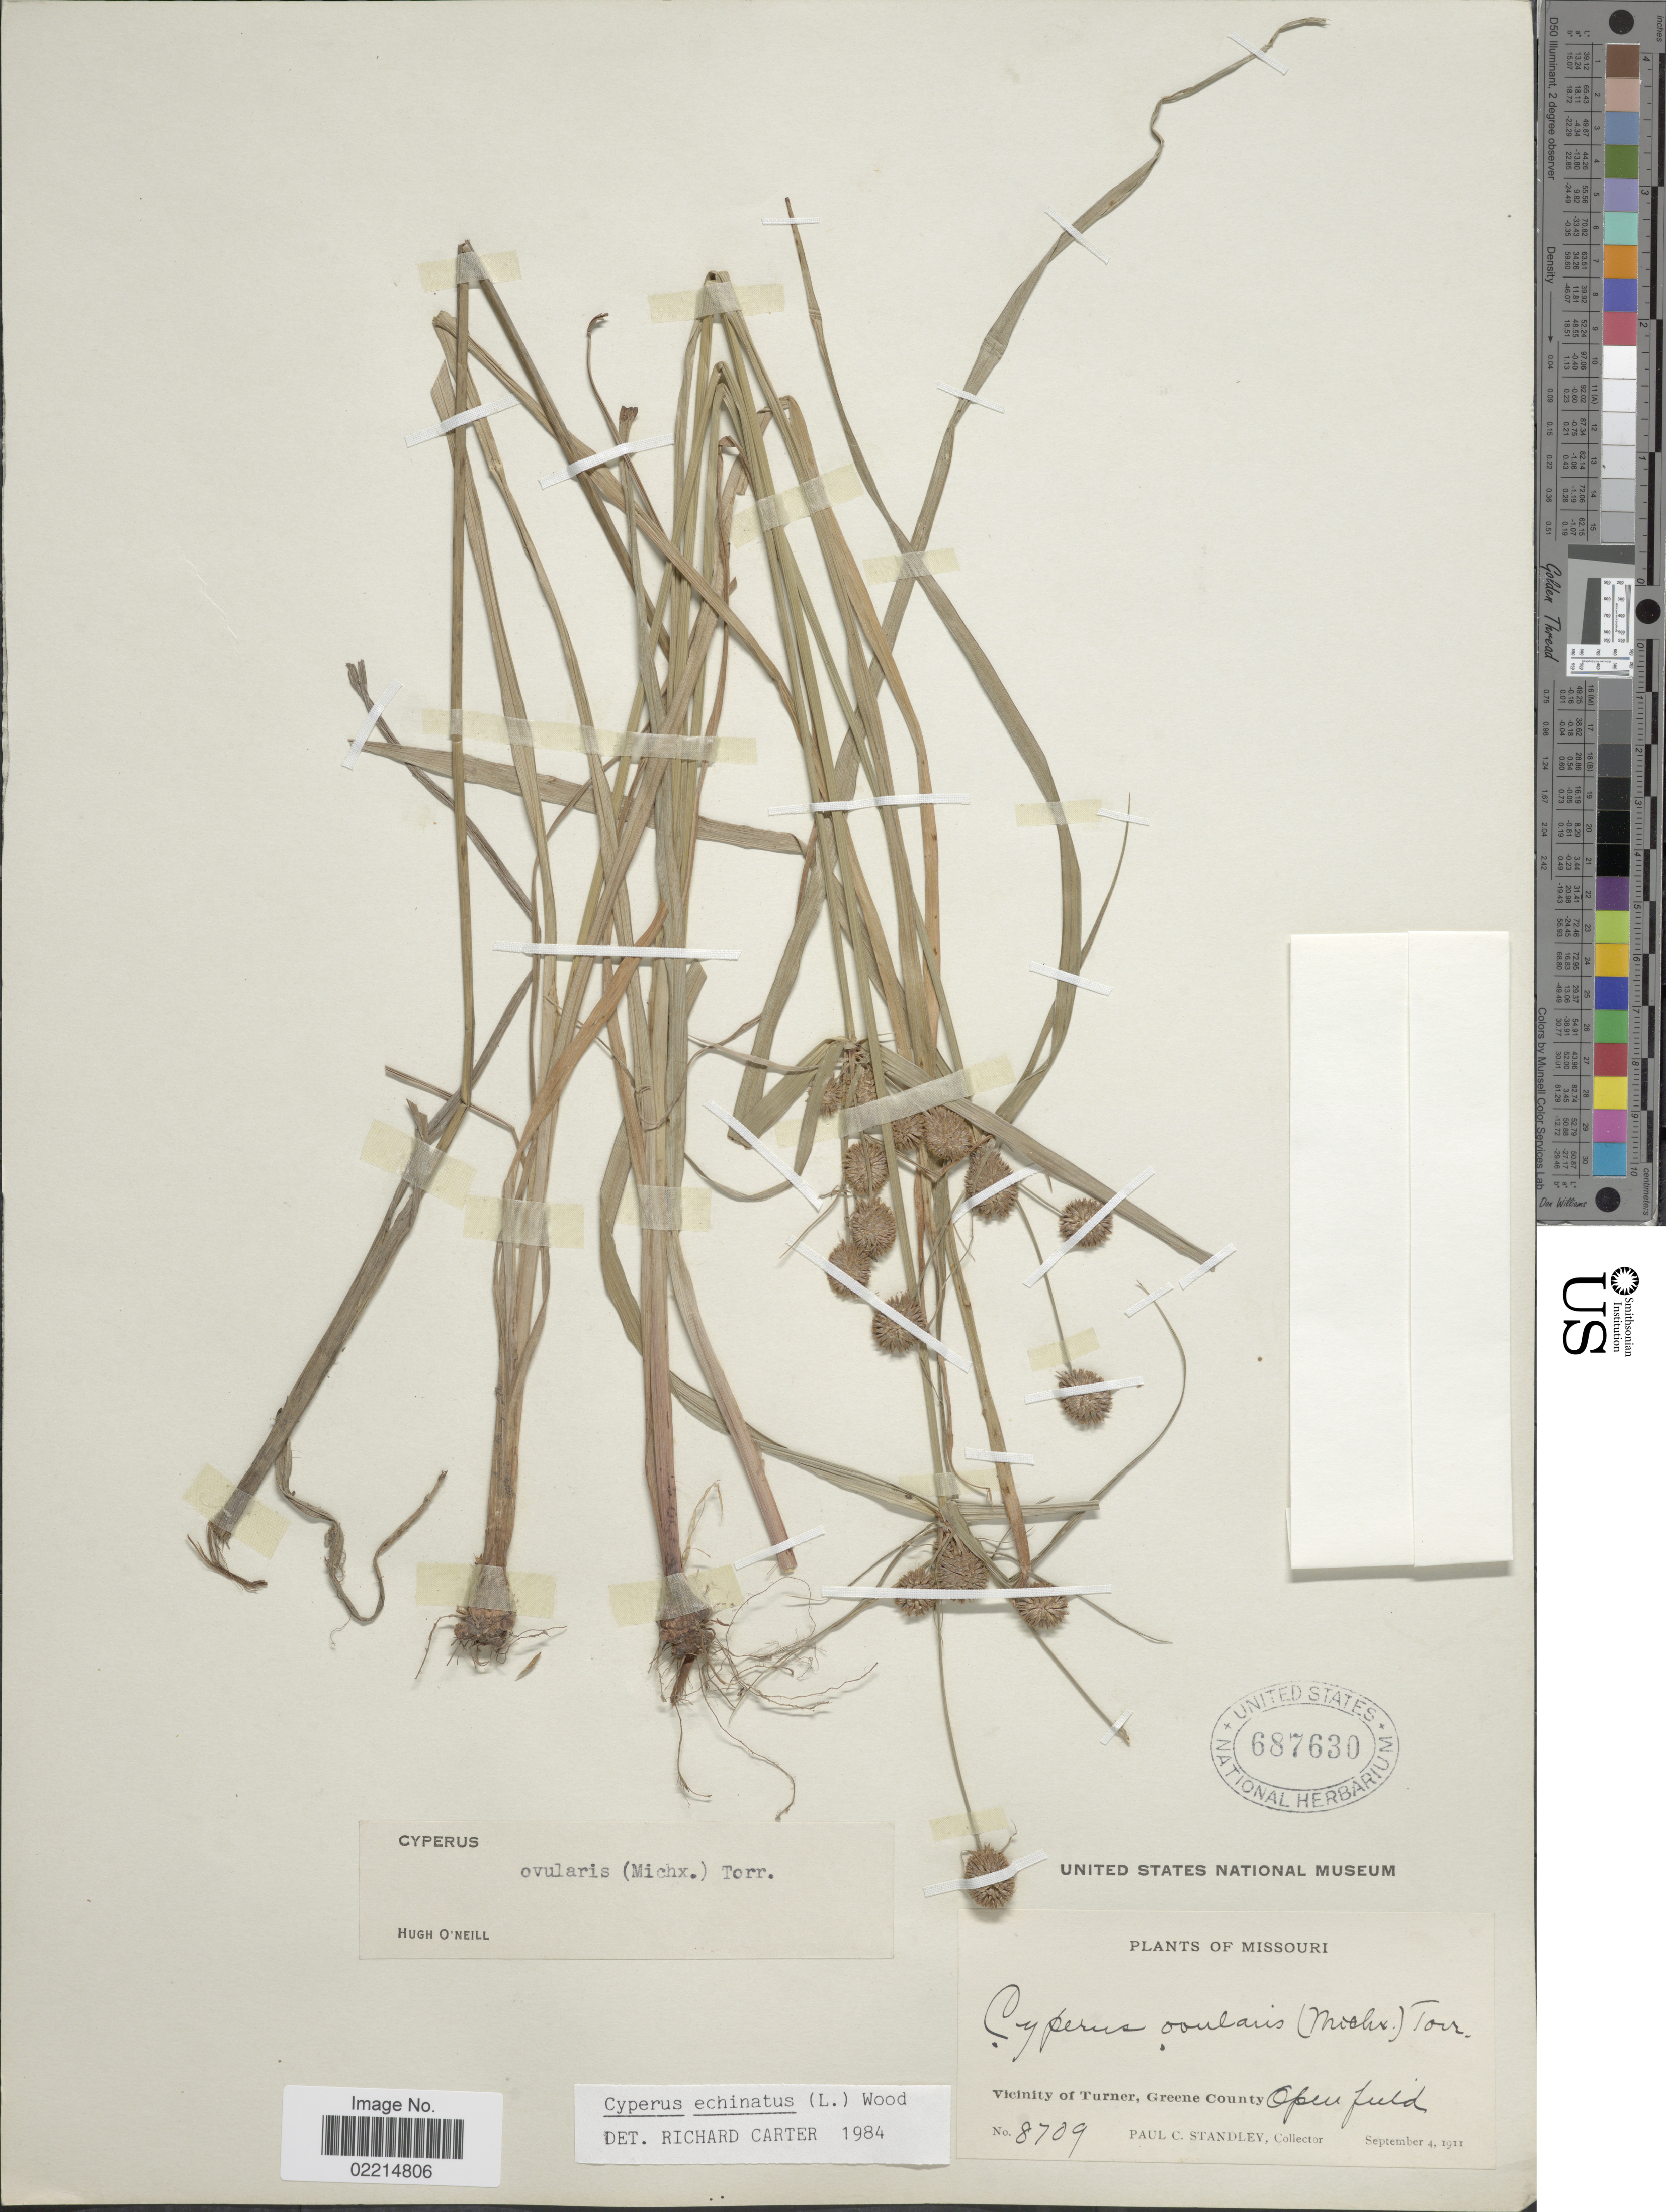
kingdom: Plantae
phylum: Tracheophyta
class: Liliopsida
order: Poales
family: Cyperaceae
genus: Cyperus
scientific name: Cyperus echinatus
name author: (L.) Alph. Wood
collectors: P. C. Standley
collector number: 8709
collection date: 1911-09-04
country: United States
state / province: Missouri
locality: Vicinity of Turner, Greene County, open field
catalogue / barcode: US 687630